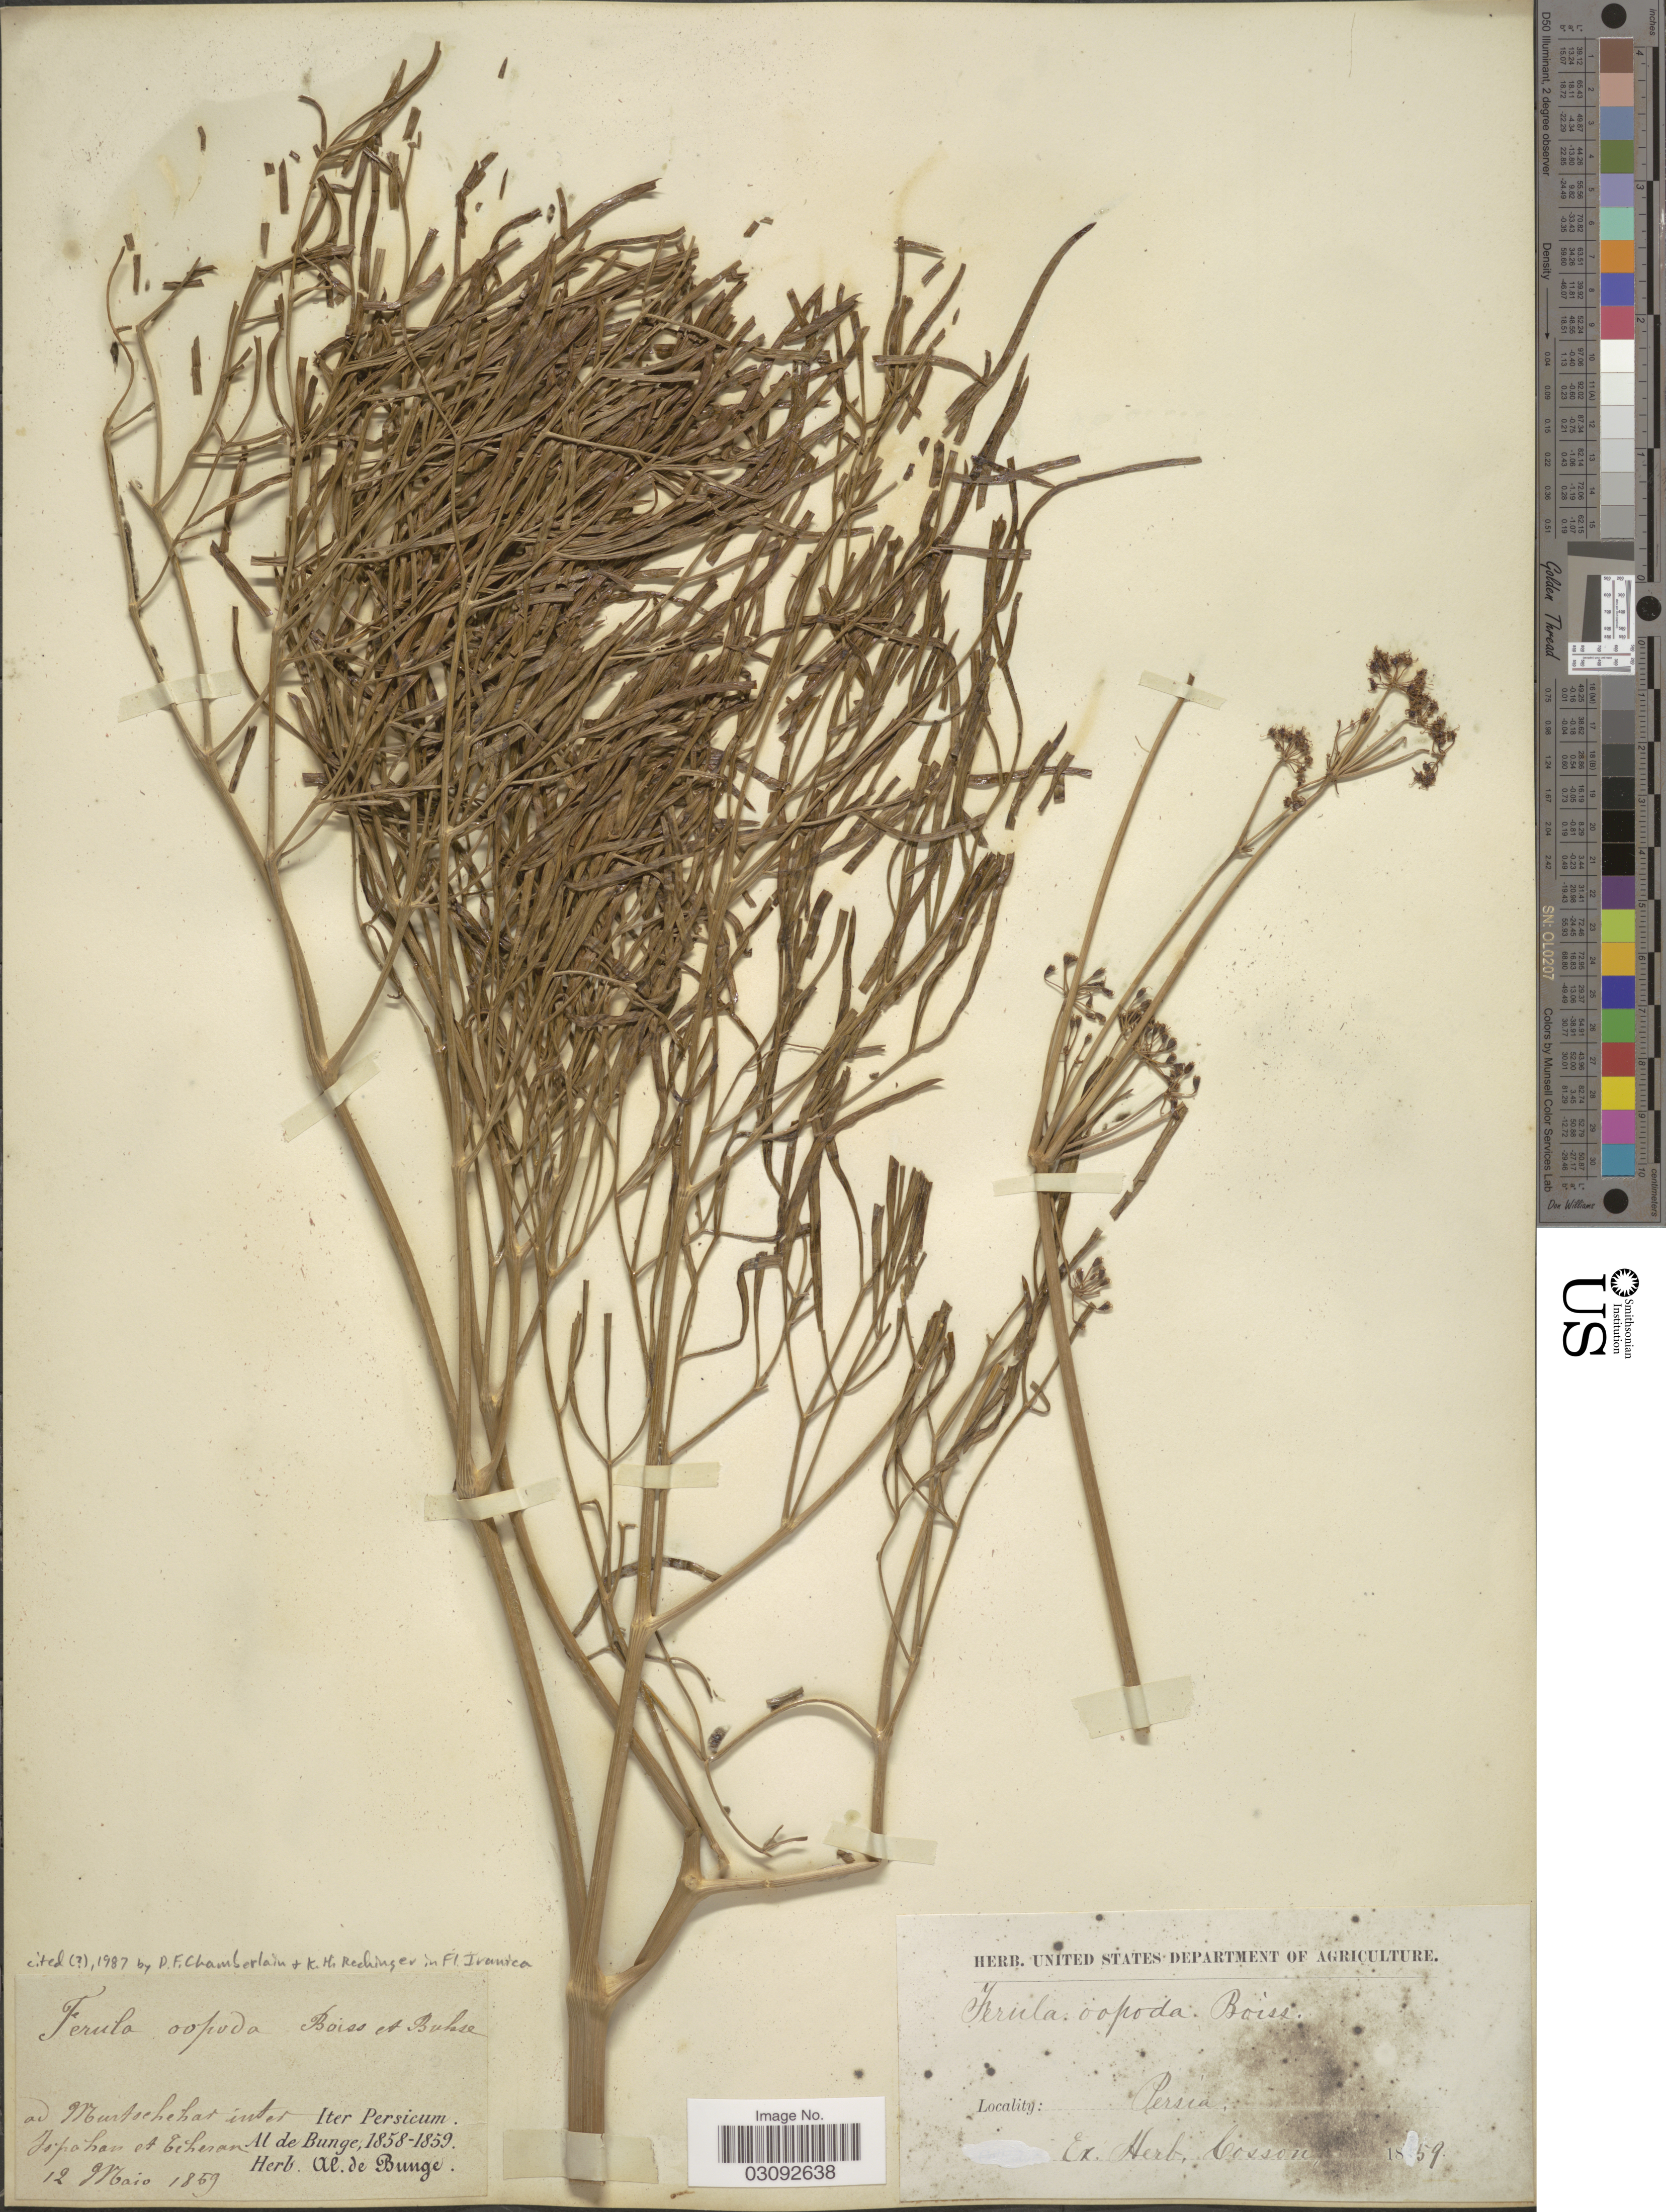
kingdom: Plantae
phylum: Tracheophyta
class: Magnoliopsida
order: Apiales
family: Apiaceae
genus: Ferula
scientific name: Ferula oopoda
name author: (Boiss. & Buhse) Boiss.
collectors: A. de Bunge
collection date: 1859-05-12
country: Iran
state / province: Tehran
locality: Ad Montschehar [interpreted] inter Ispahan [interpreted] et Téheran. Persicum. Persia.